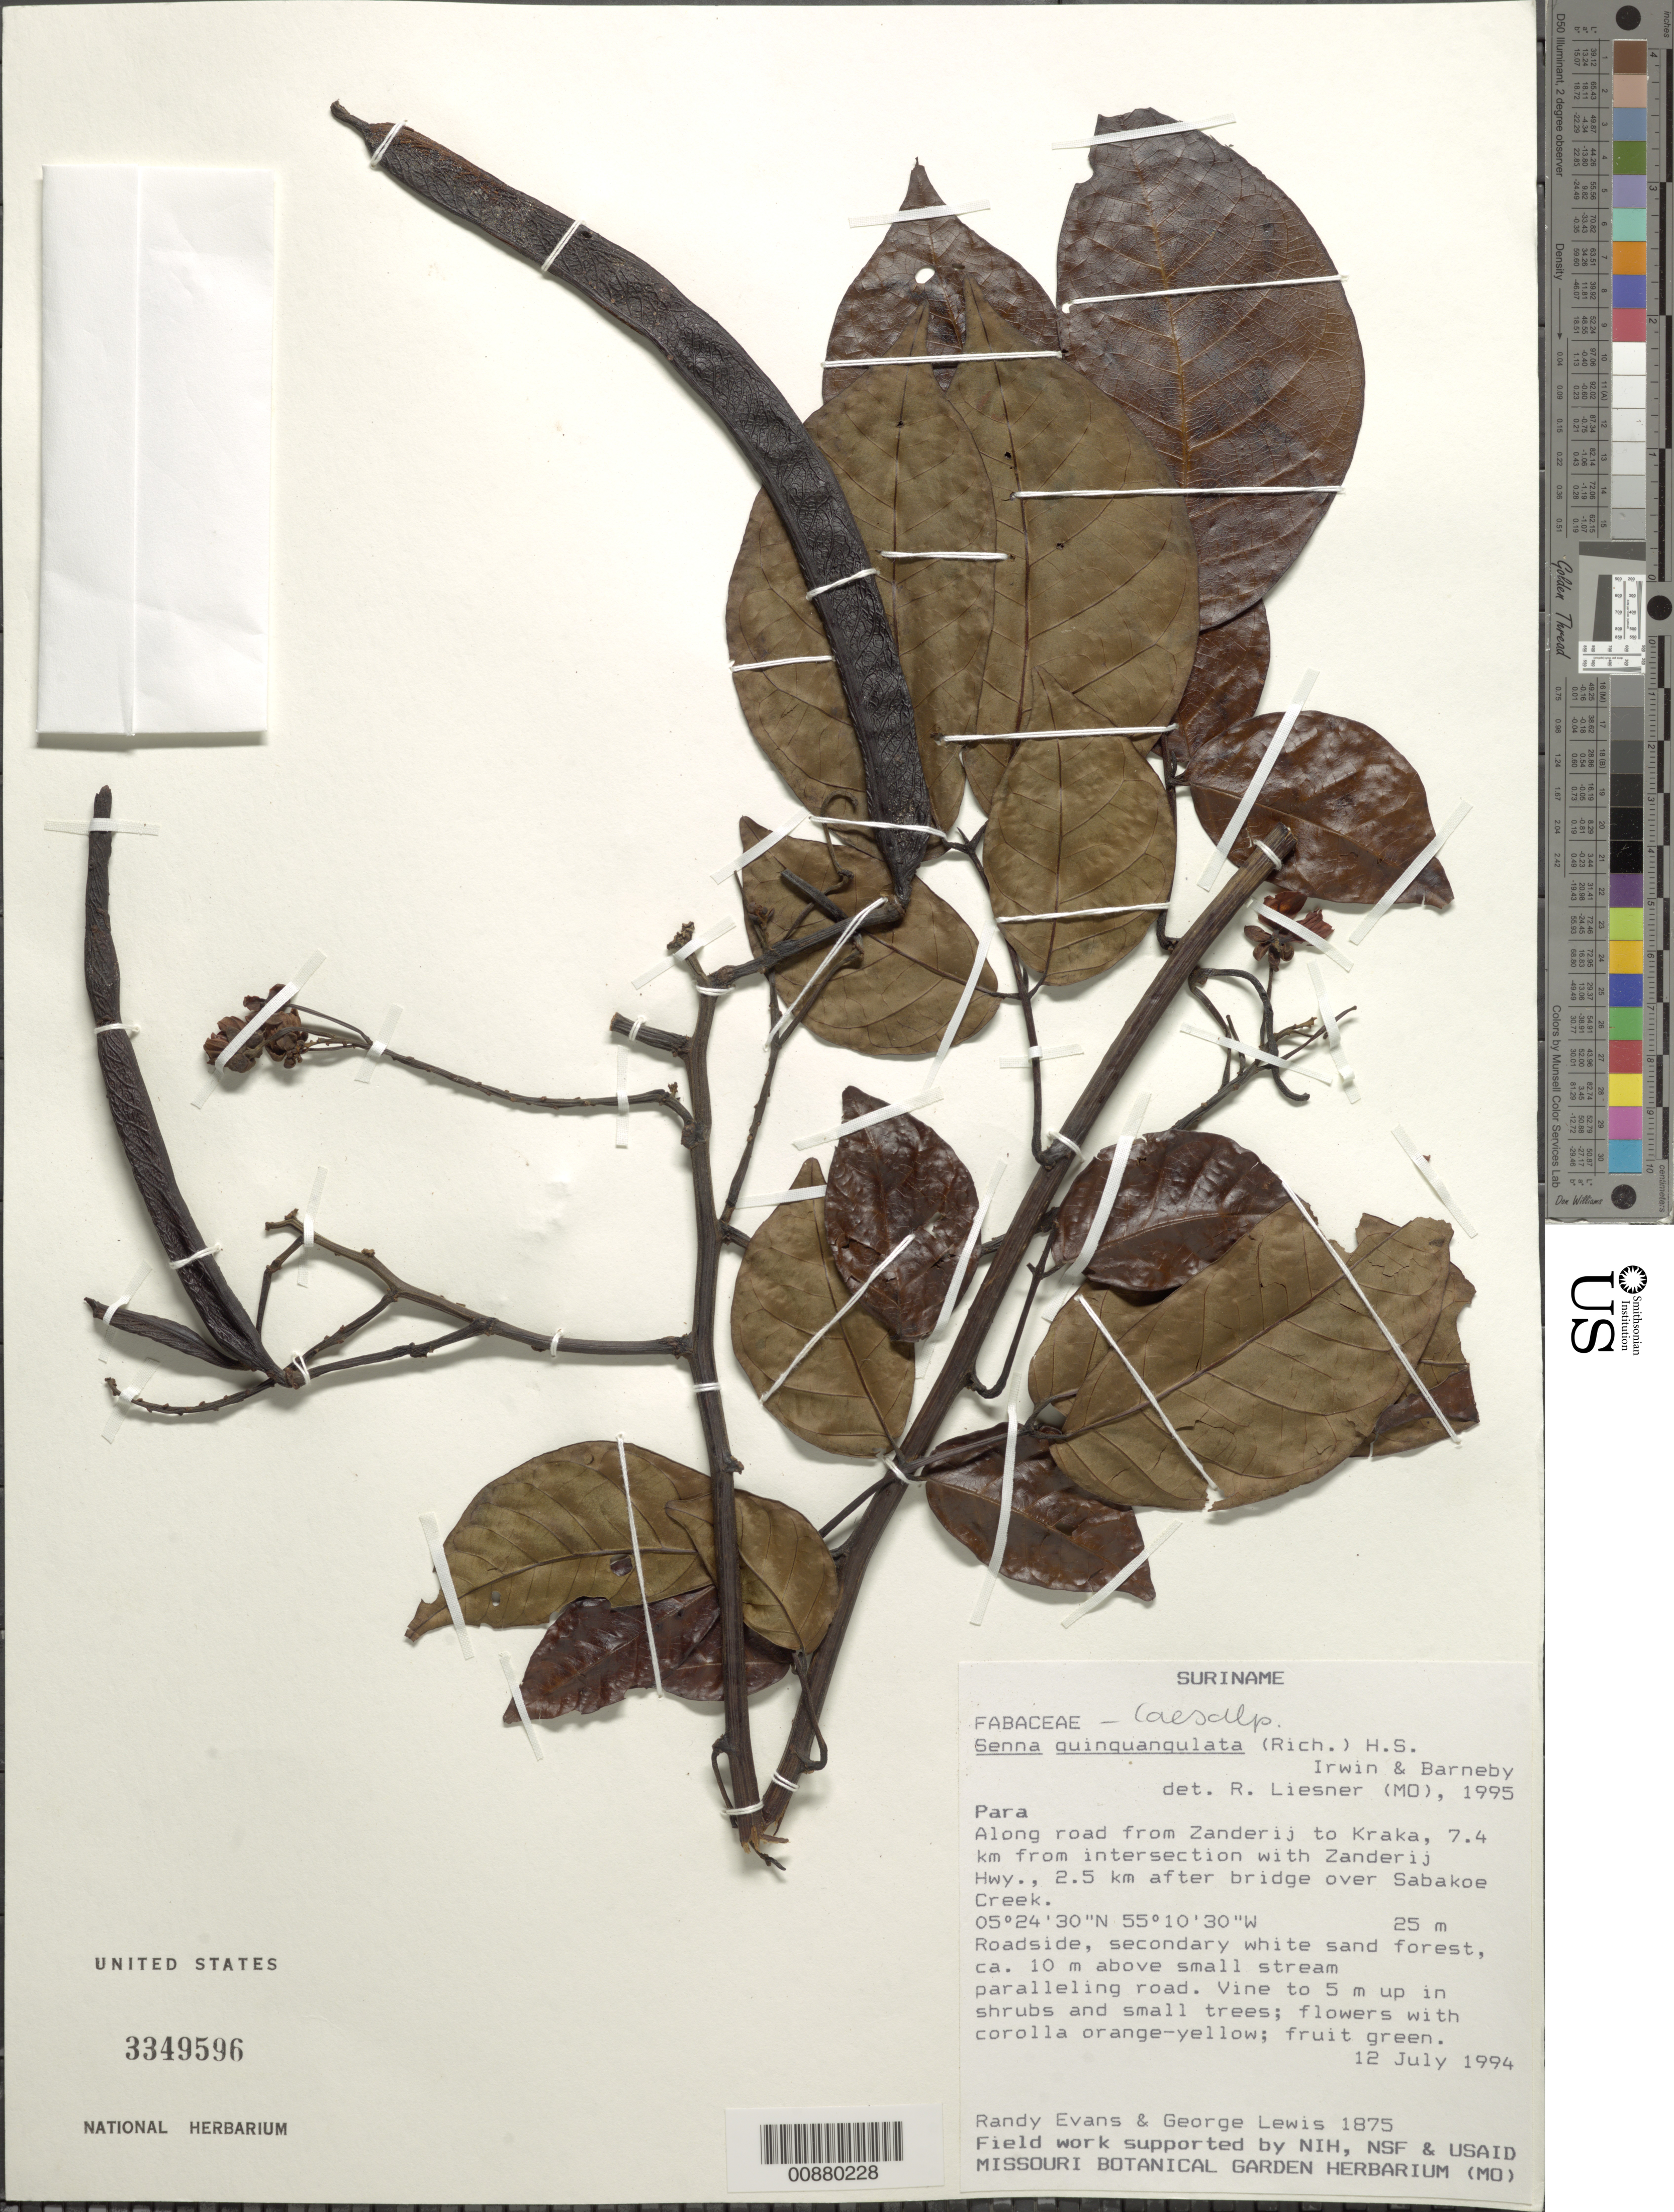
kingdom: Plantae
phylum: Tracheophyta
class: Magnoliopsida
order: Fabales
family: Fabaceae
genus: Senna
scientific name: Senna quinquangulata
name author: (Rich.) H.S. Irwin & Barneby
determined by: Liesner, R. L.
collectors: R. Evans & G. Lewis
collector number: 1875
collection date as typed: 12-Jul-94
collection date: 1994-07-12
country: Suriname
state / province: Para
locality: Zanderij, road to Kraka, 6.3 km from intersection with Zanderij Hwy.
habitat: Secondary white sand forest, roadside, ca 10m above small stream paralleling road; to 5m up in shrubs and small trees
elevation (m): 25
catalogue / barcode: US 3349596